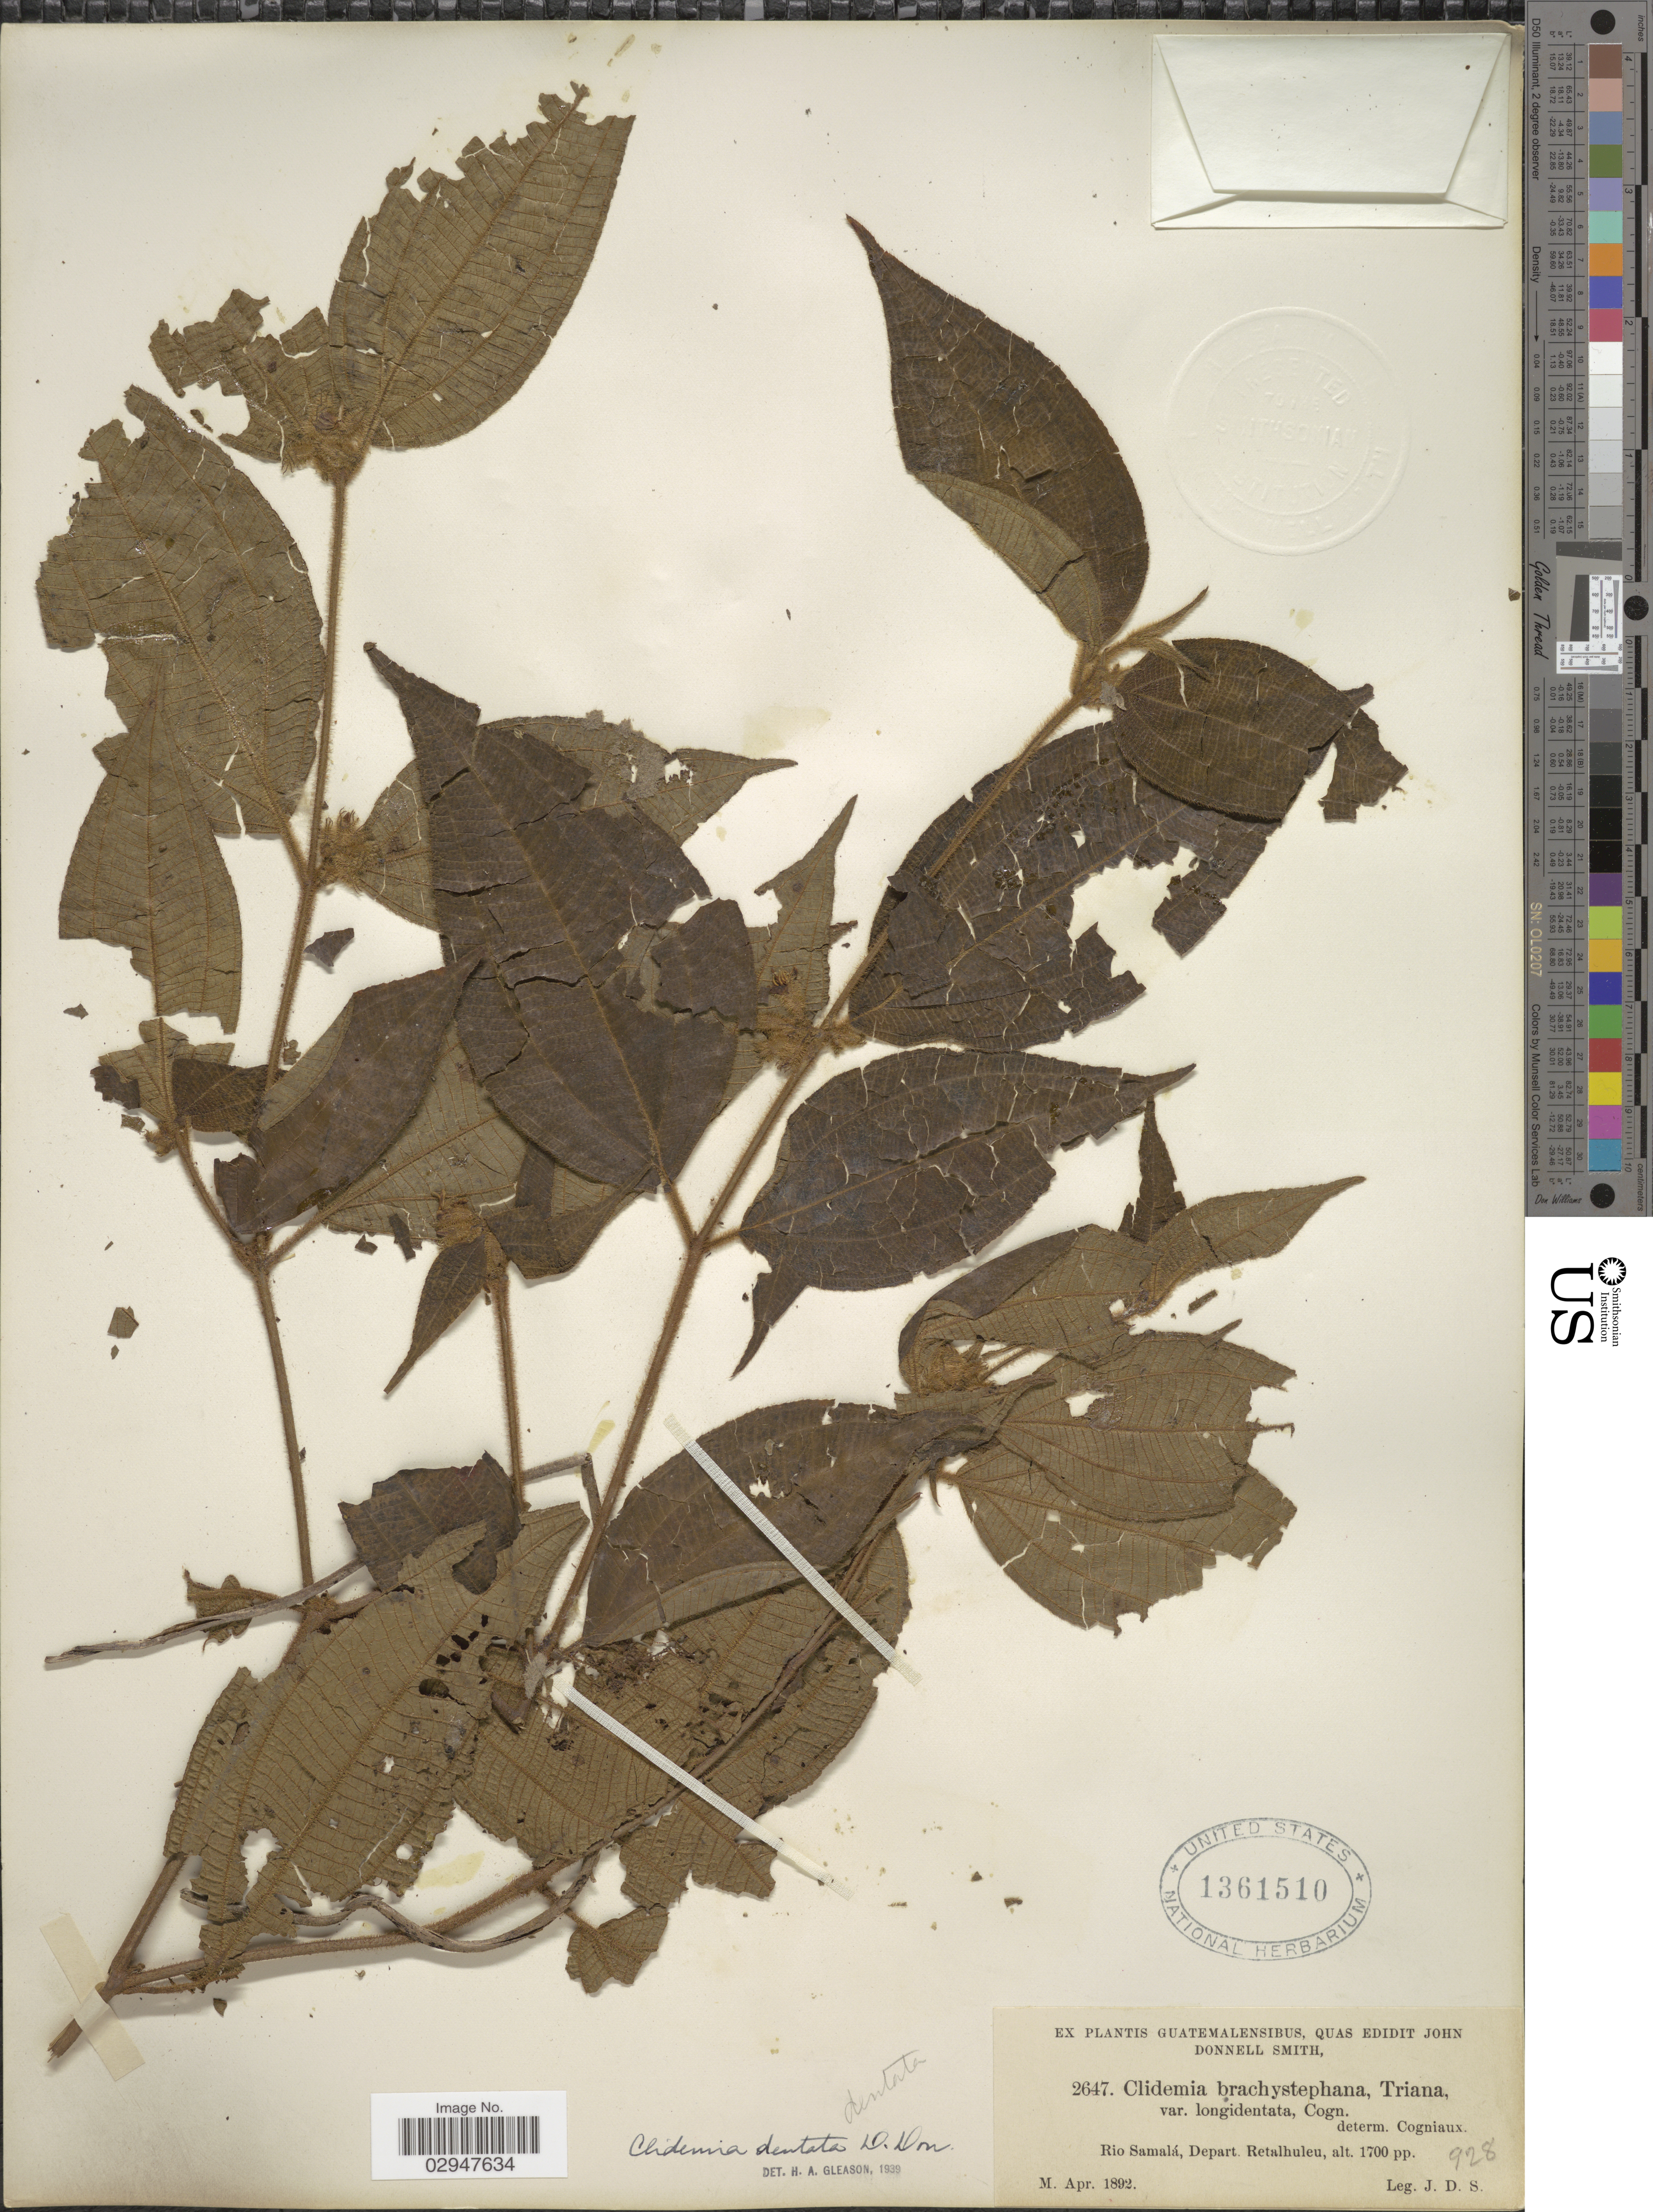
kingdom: Plantae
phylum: Tracheophyta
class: Magnoliopsida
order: Myrtales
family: Melastomataceae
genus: Clidemia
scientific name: Clidemia dentata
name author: D. Don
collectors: J. Donnell Smith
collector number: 2647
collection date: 1892-04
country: Guatemala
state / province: Retalhuleu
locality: Rio Samalá, Depart. Retalhuleu.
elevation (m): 518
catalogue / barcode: US 1361510